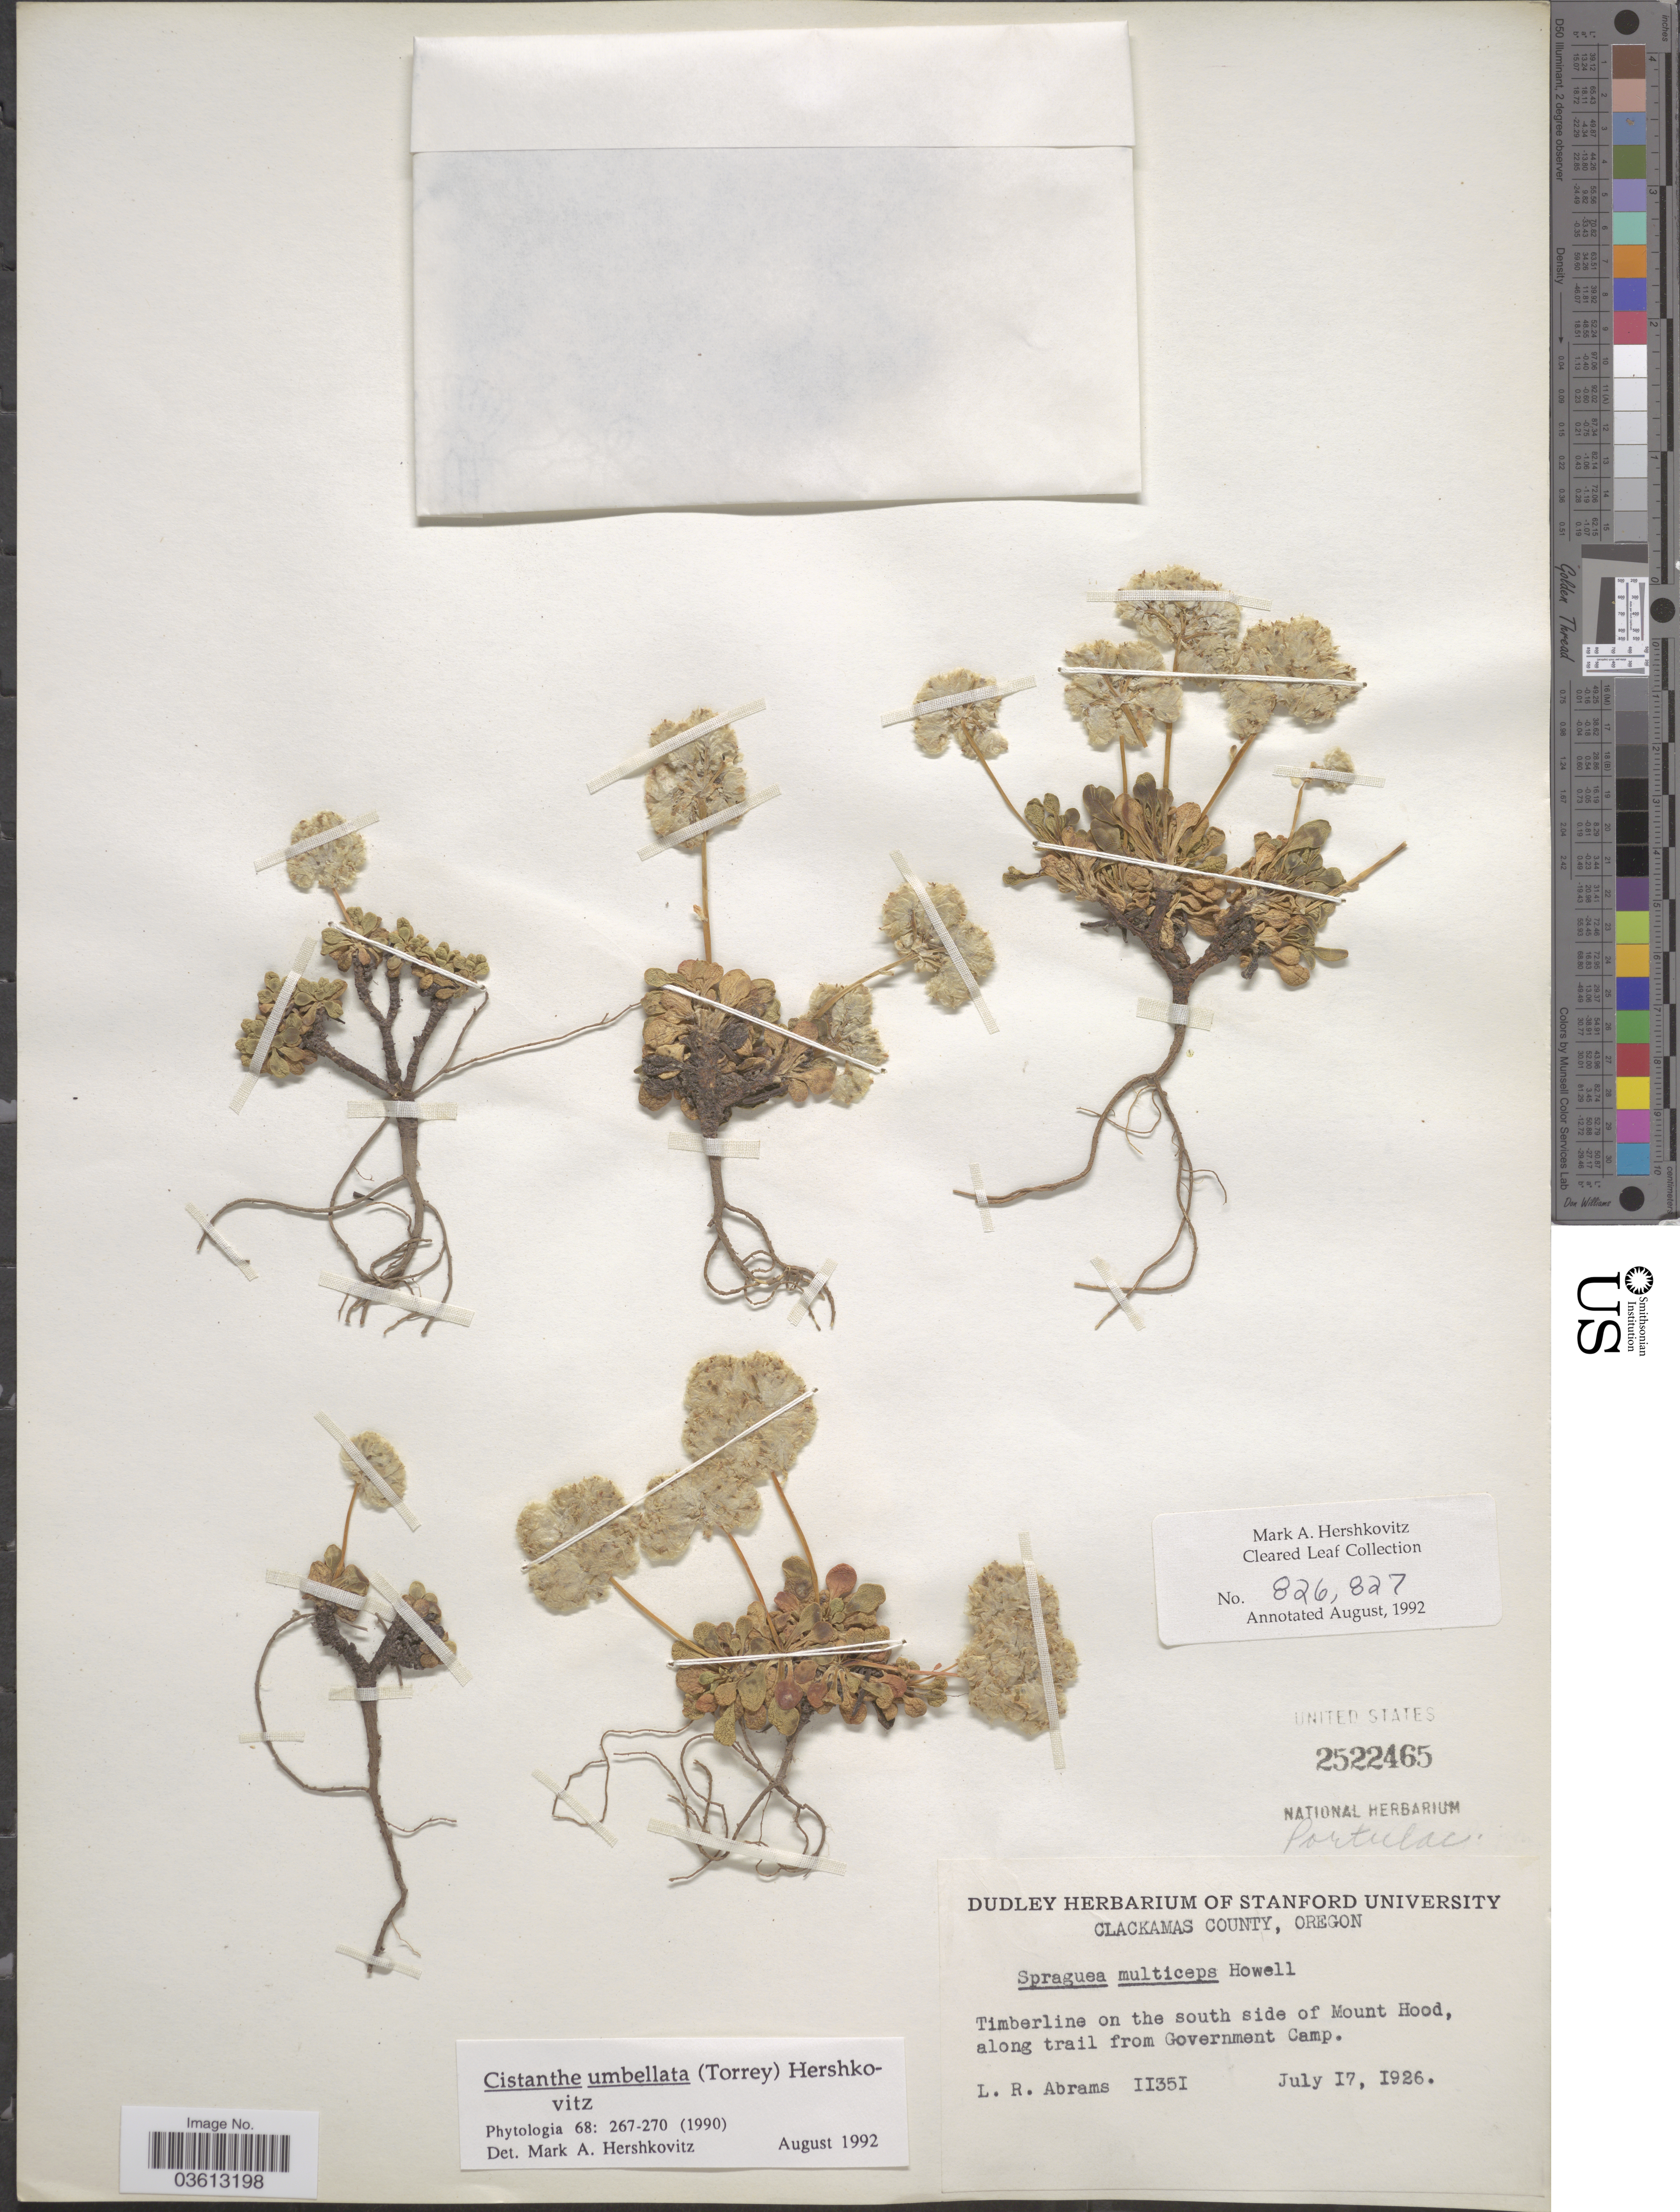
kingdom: Plantae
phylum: Tracheophyta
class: Magnoliopsida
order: Caryophyllales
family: Montiaceae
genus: Calandrinia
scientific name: Calandrinia umbellata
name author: (Ruiz & Pav.) DC.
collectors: L. Abrams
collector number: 11351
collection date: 1926-07-17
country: United States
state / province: Oregon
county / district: Clackamas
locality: Clackamas County. Timberline on the south side of Mount Hood, along trail from Government Camp.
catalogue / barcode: US 2522465